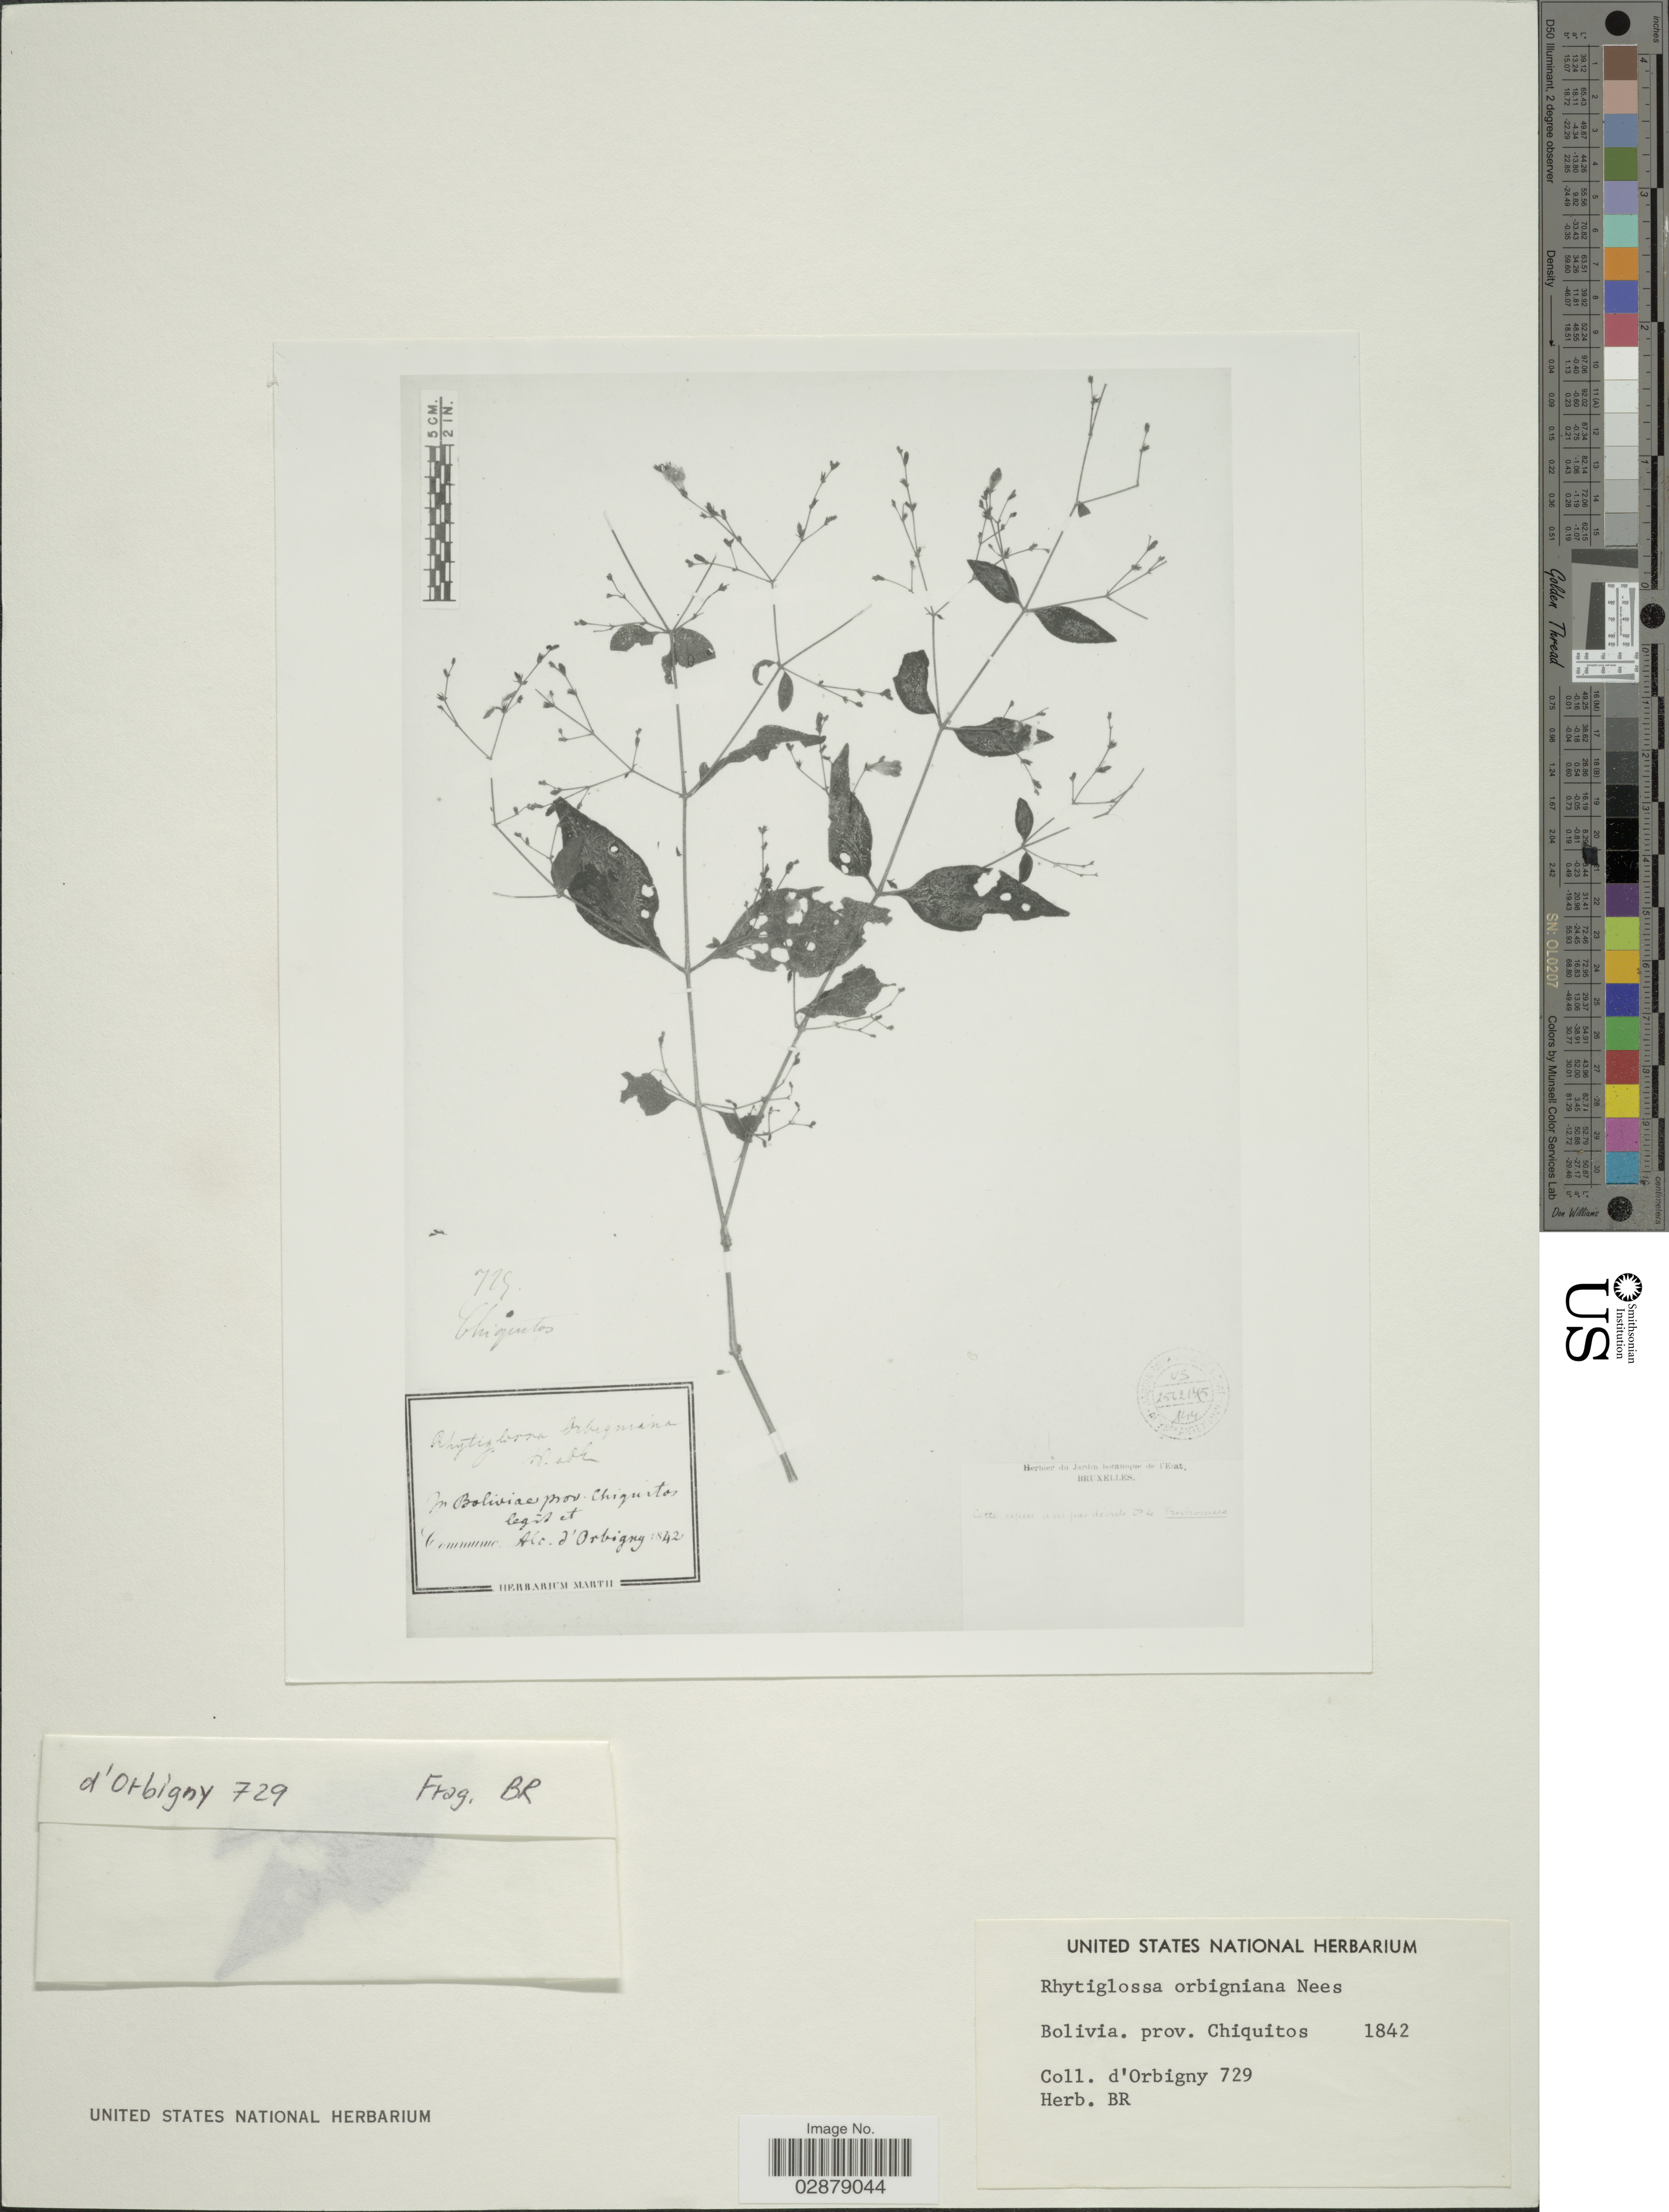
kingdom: Plantae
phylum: Tracheophyta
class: Magnoliopsida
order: Lamiales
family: Acanthaceae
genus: Justicia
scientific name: Justicia glaziovii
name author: Lindau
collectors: D'Orbigny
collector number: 729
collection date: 1842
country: Bolivia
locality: Prov. Chiquitos.